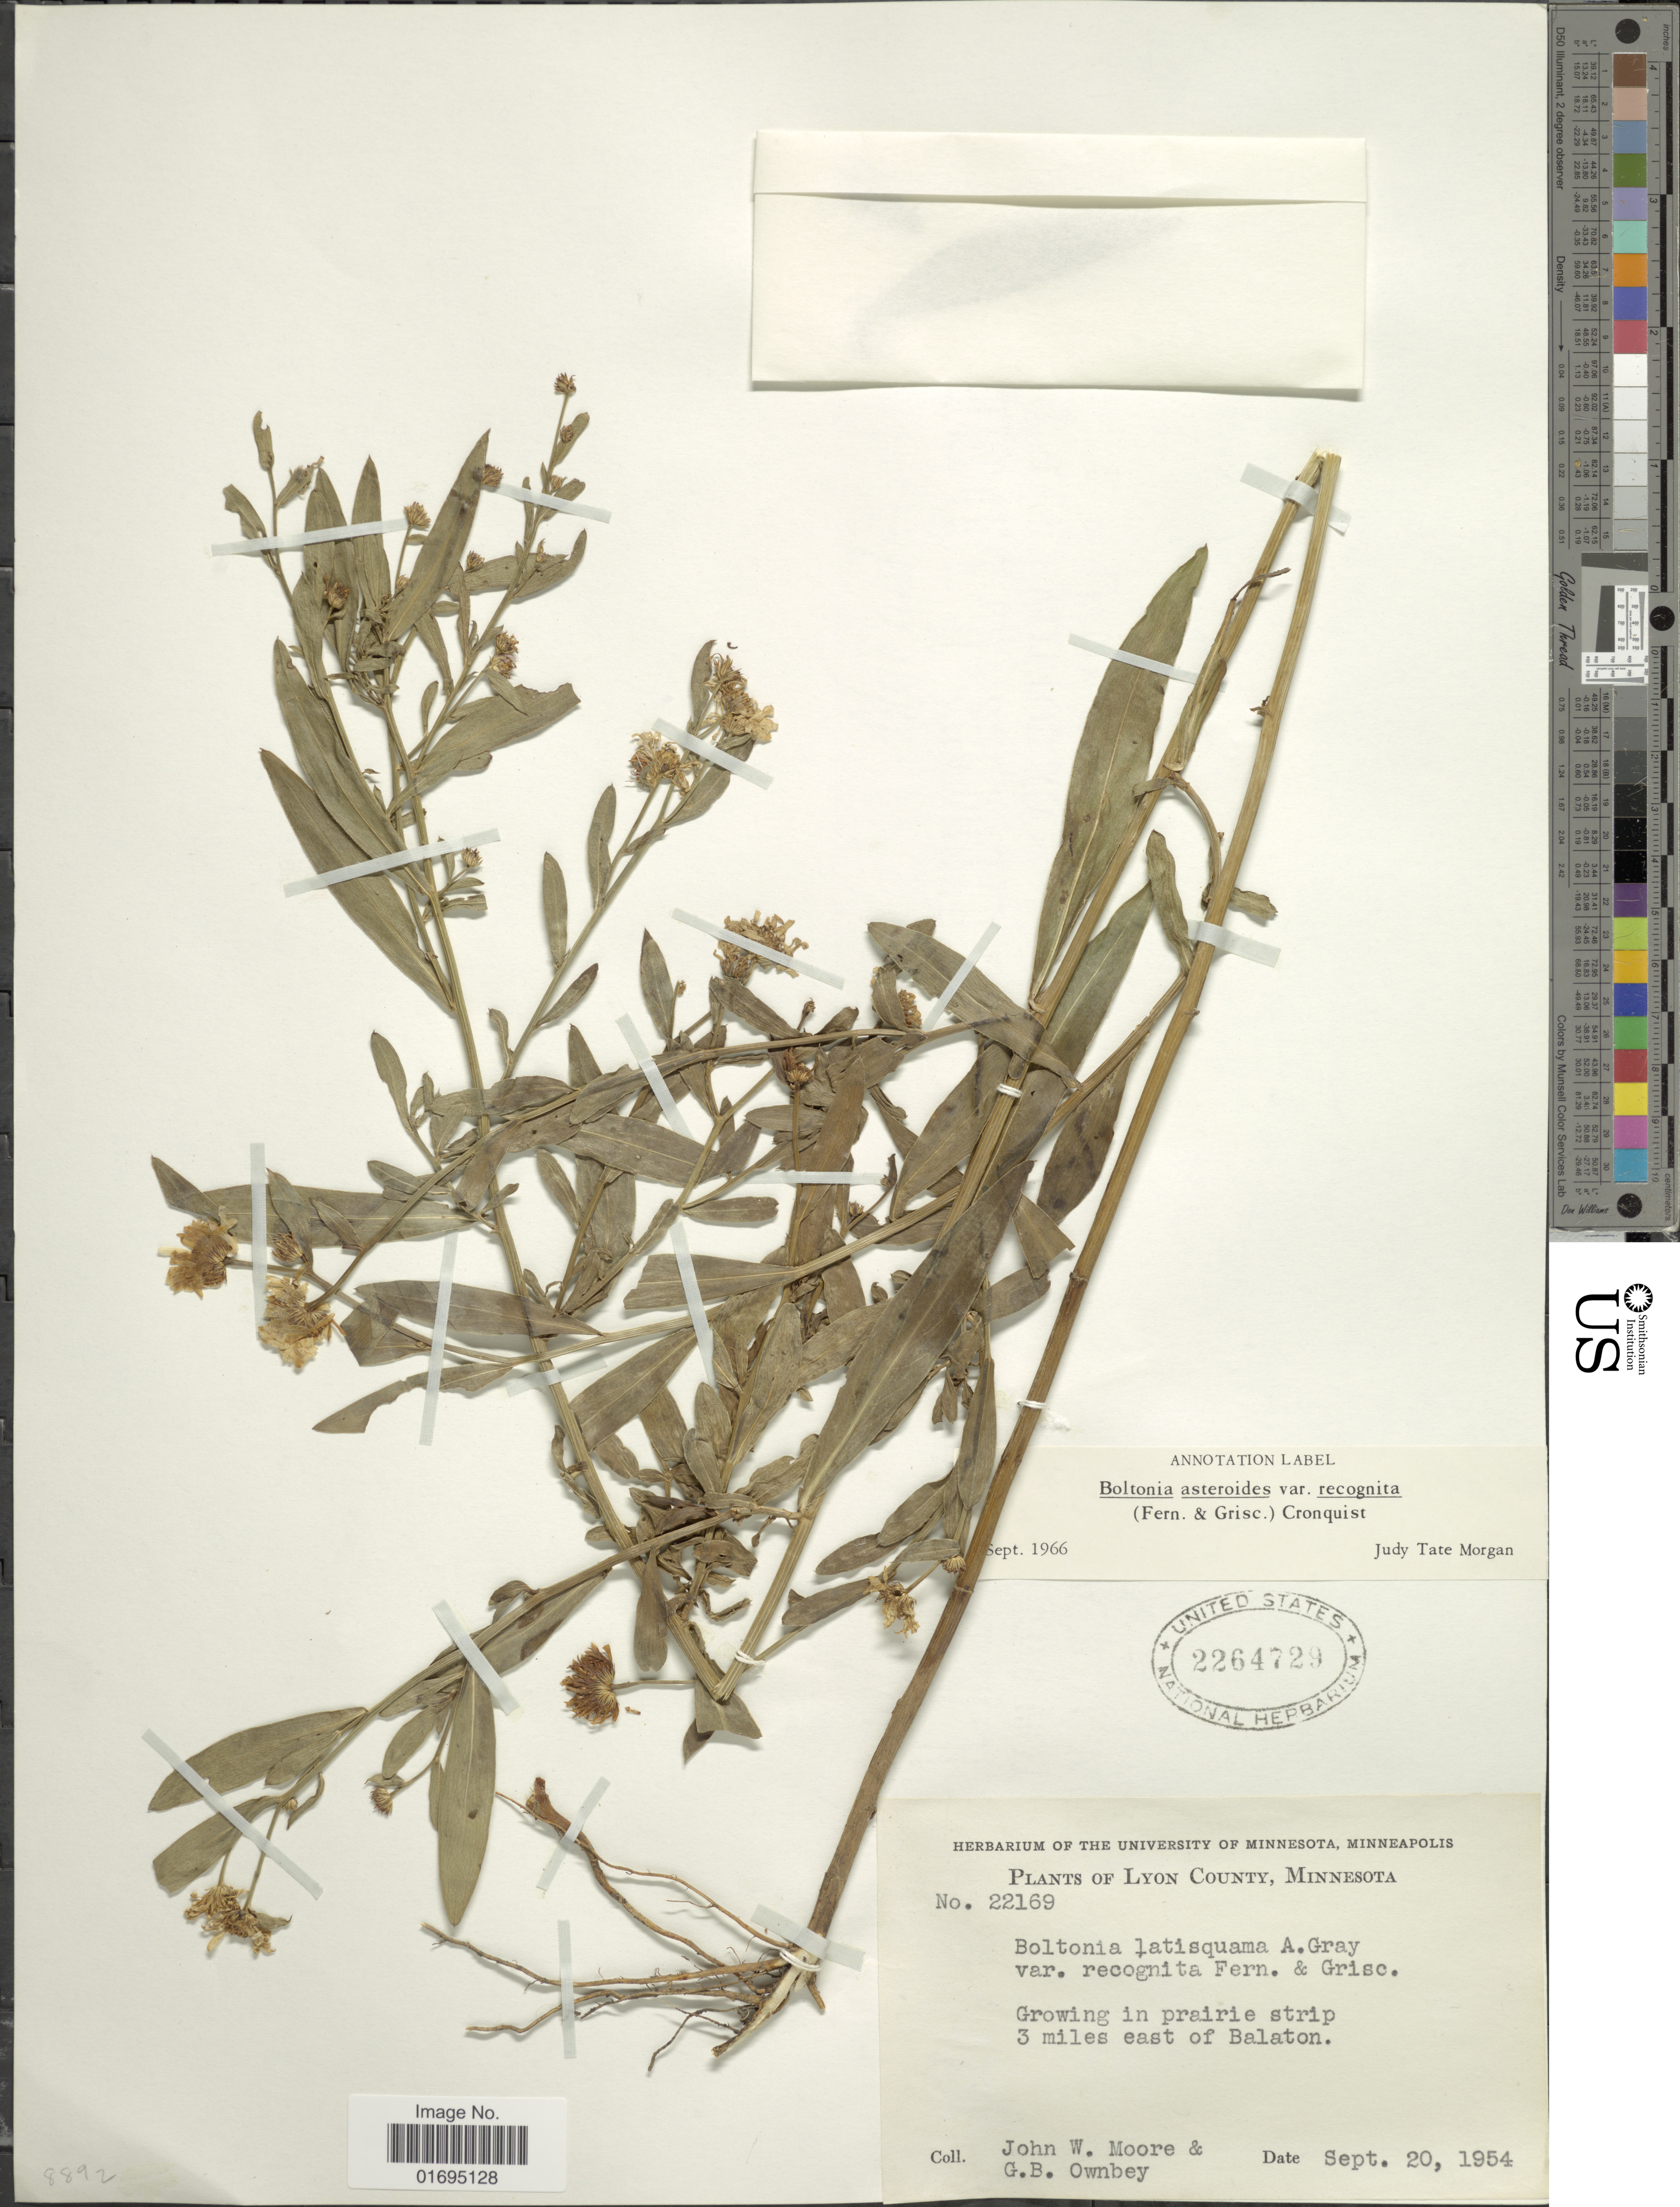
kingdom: Plantae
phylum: Tracheophyta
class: Magnoliopsida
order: Asterales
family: Asteraceae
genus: Boltonia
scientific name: Boltonia asteroides var. recognita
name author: (Fernald & Griscom) Cronq.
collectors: J. Moore & G. B. Ownbey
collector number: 22169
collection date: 1954-09-20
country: United States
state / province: Minnesota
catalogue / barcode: US 2264729